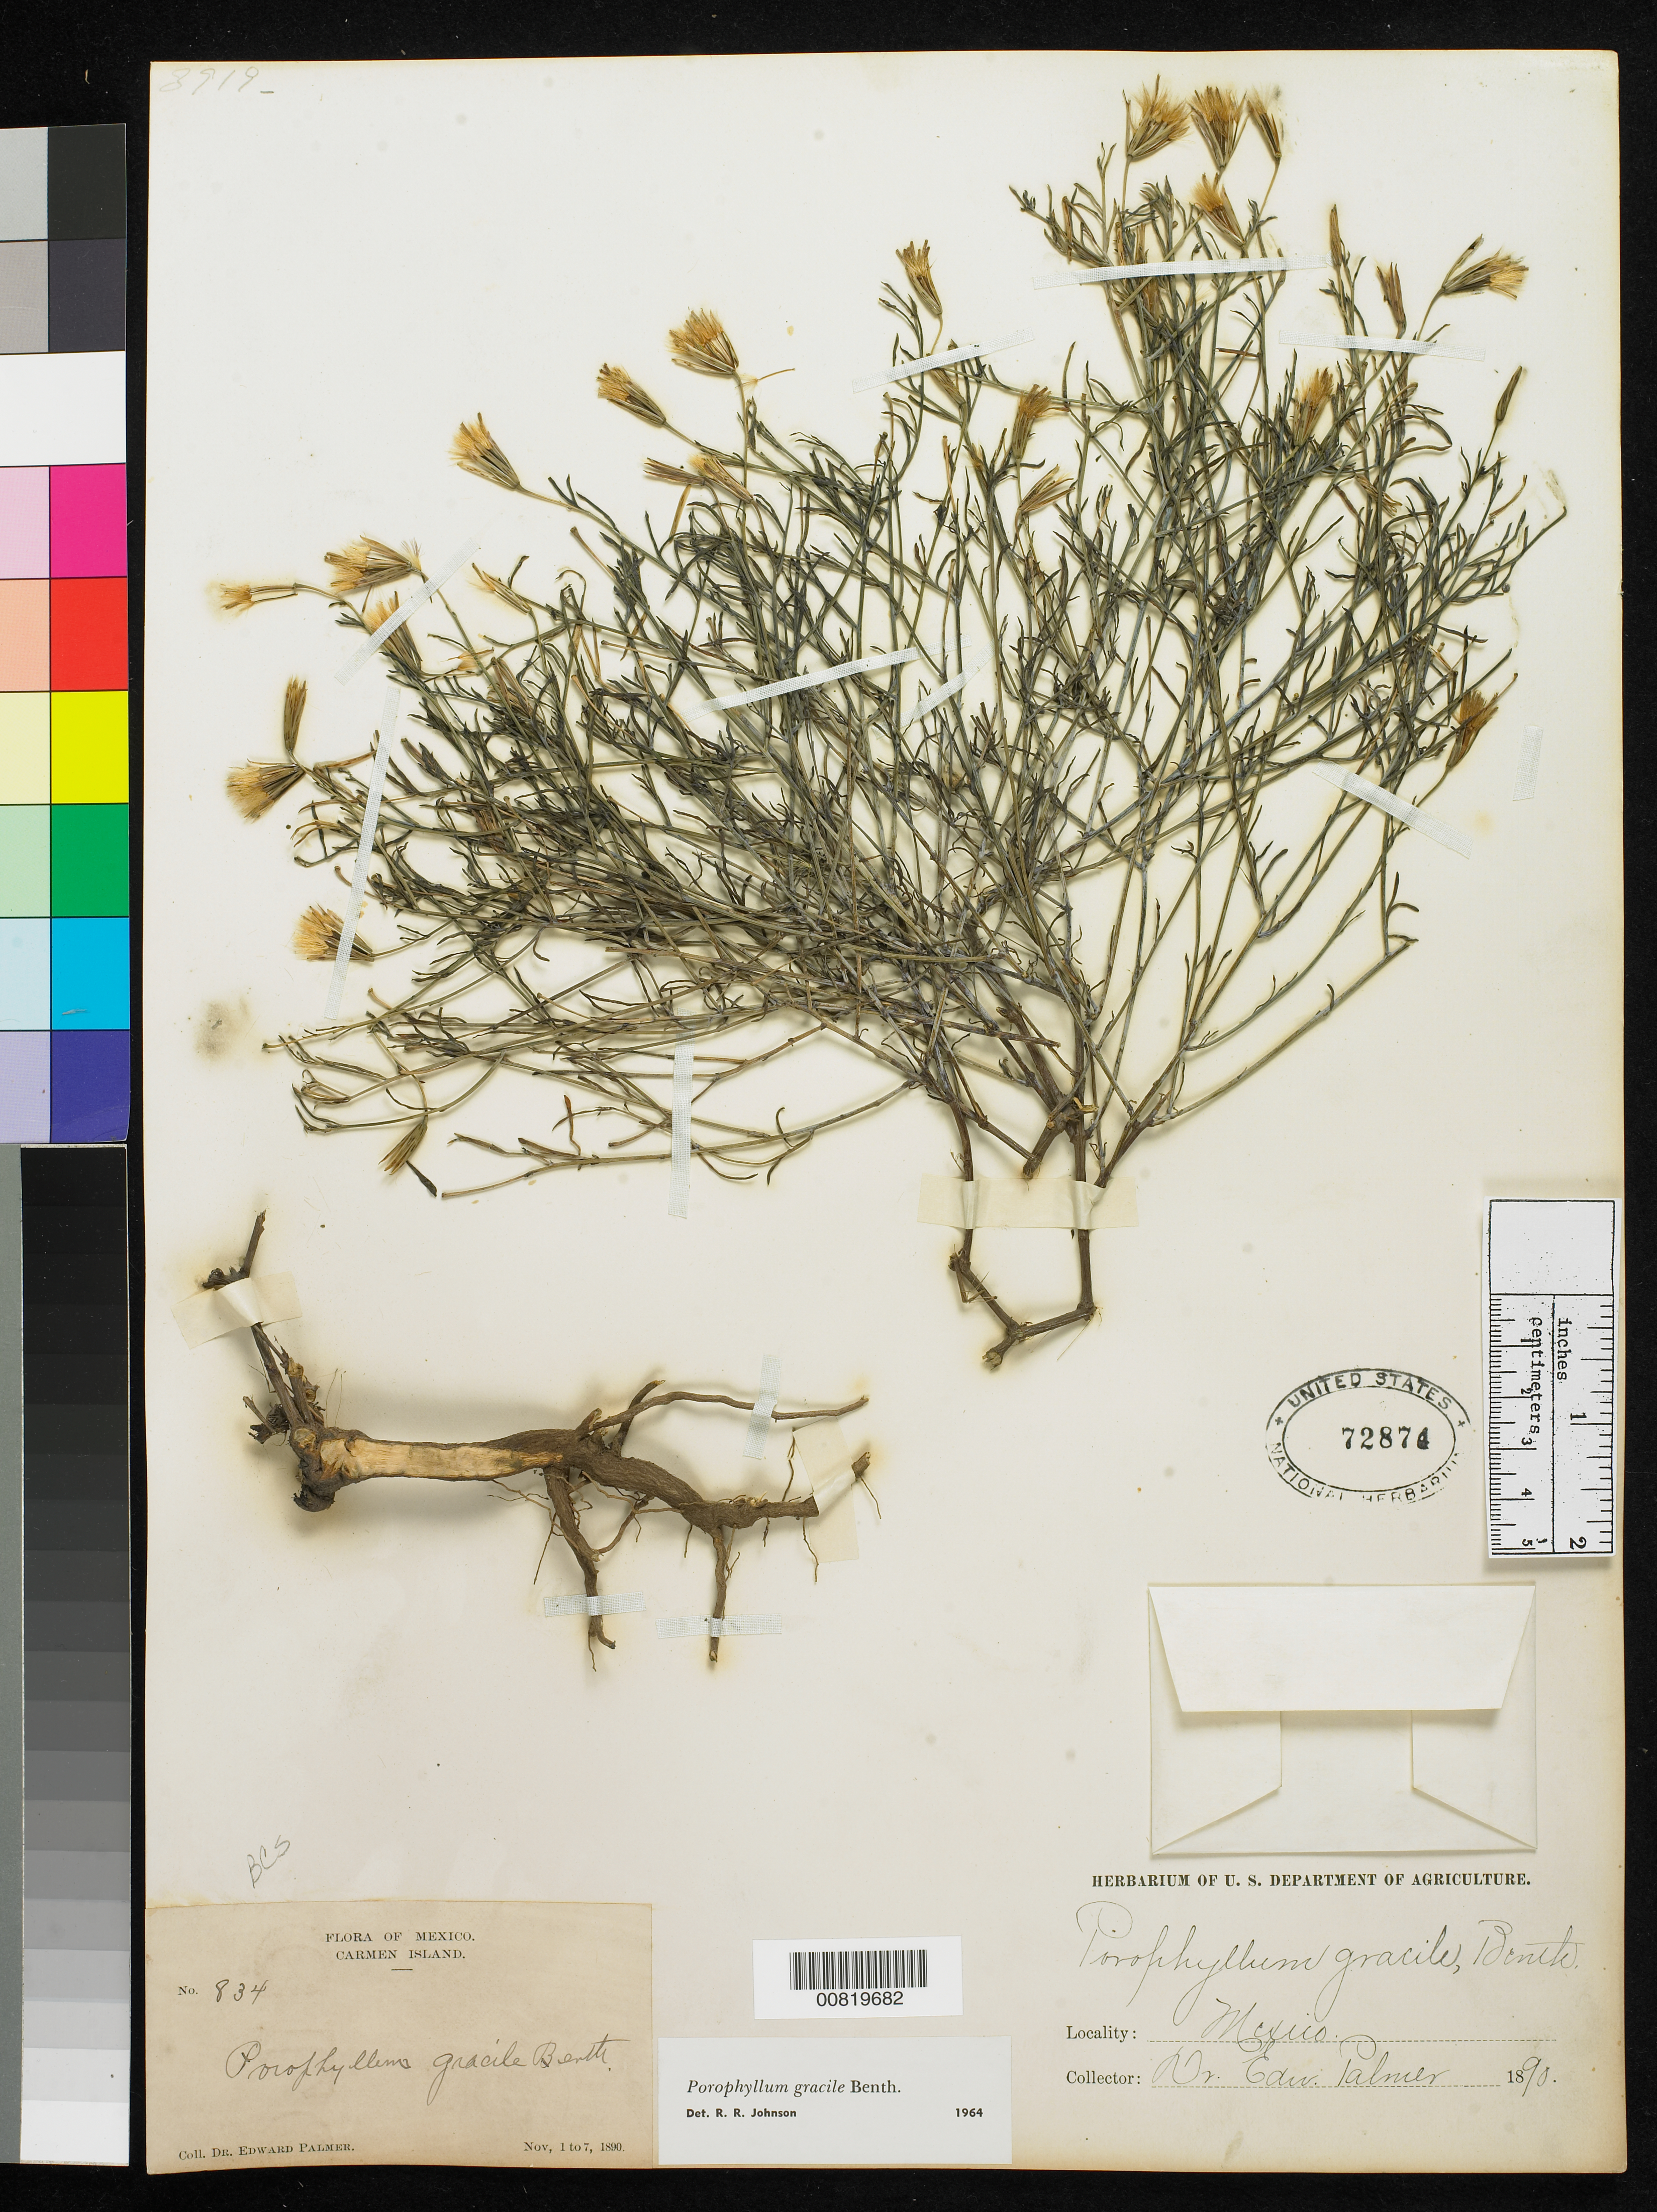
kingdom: Plantae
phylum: Tracheophyta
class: Magnoliopsida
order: Asterales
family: Asteraceae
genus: Porophyllum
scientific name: Porophyllum gracile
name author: Benth.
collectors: E. Palmer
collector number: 834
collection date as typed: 01 Nov 1890 to 07 Nov 1890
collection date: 1890-11-01/1890-11-07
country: Mexico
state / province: Baja California Sur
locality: Carmen Island, Baja California Sur.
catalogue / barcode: US 72874